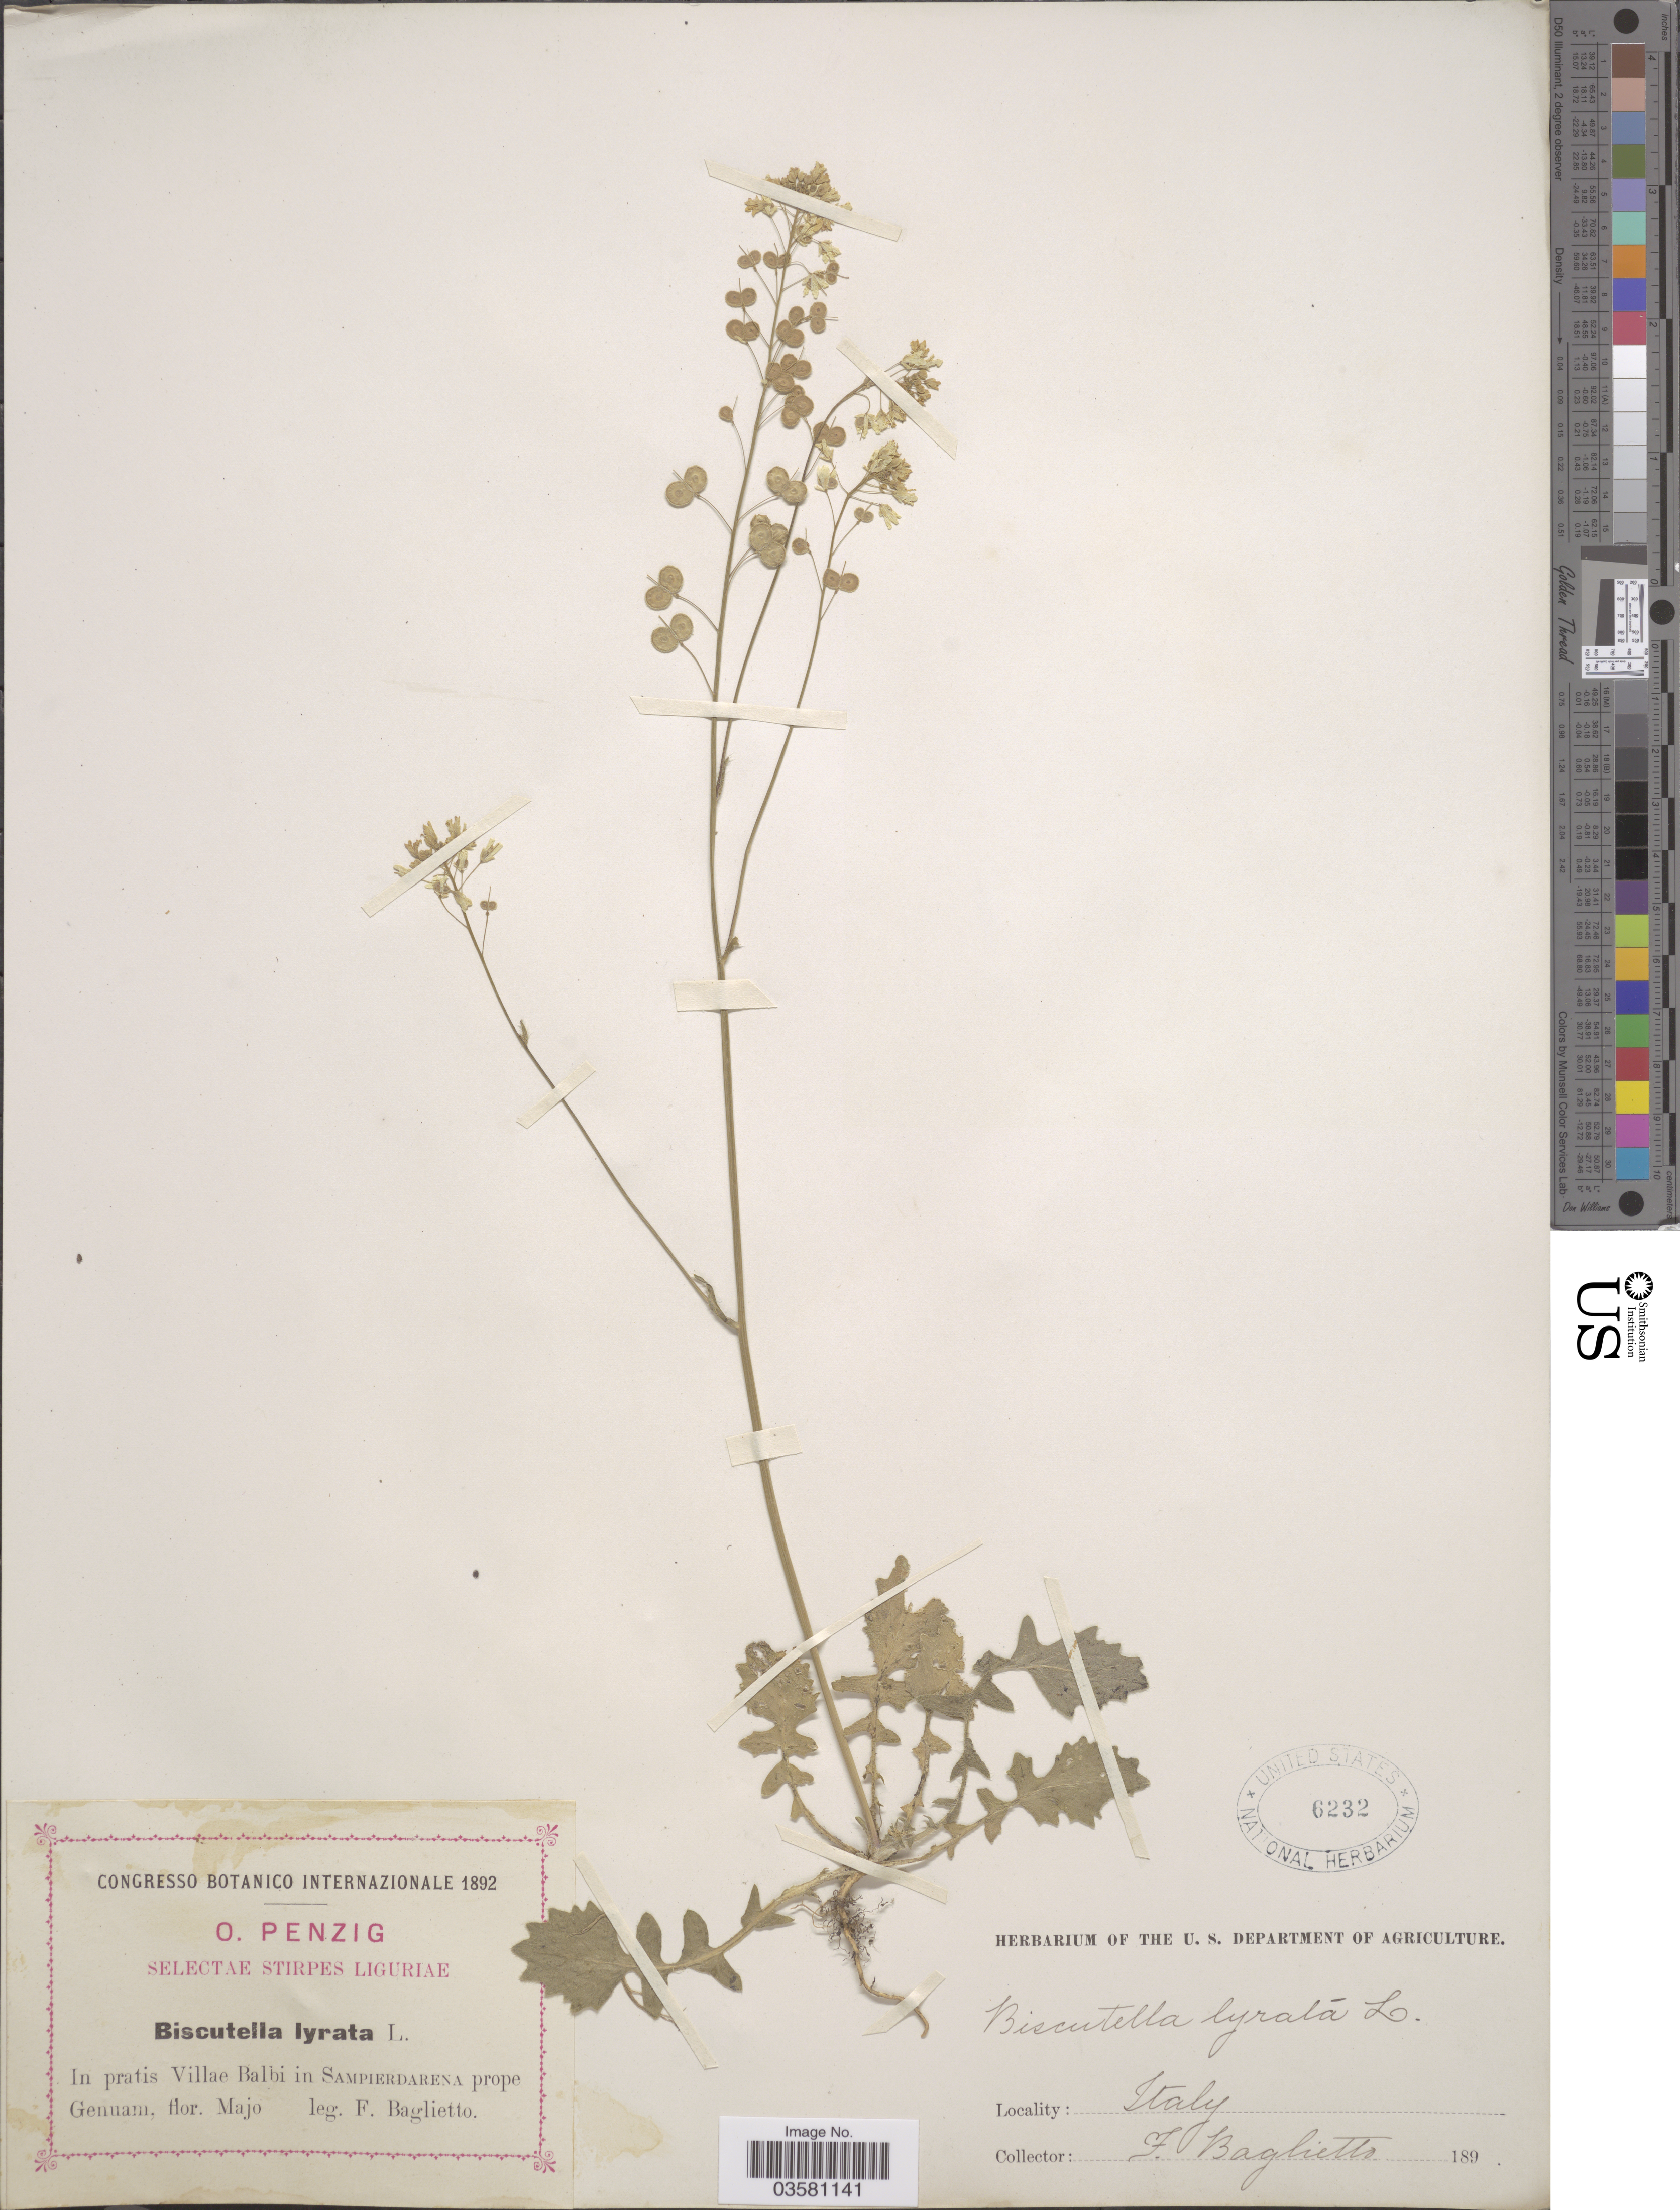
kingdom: Plantae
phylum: Tracheophyta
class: Magnoliopsida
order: Brassicales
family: Brassicaceae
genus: Biscutella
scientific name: Biscutella lyrata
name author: L.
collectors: F. Baglietto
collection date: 1892-05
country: Italy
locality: In pratis Villae Balbi in Sampierdarena prope Genuam.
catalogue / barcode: US 6232